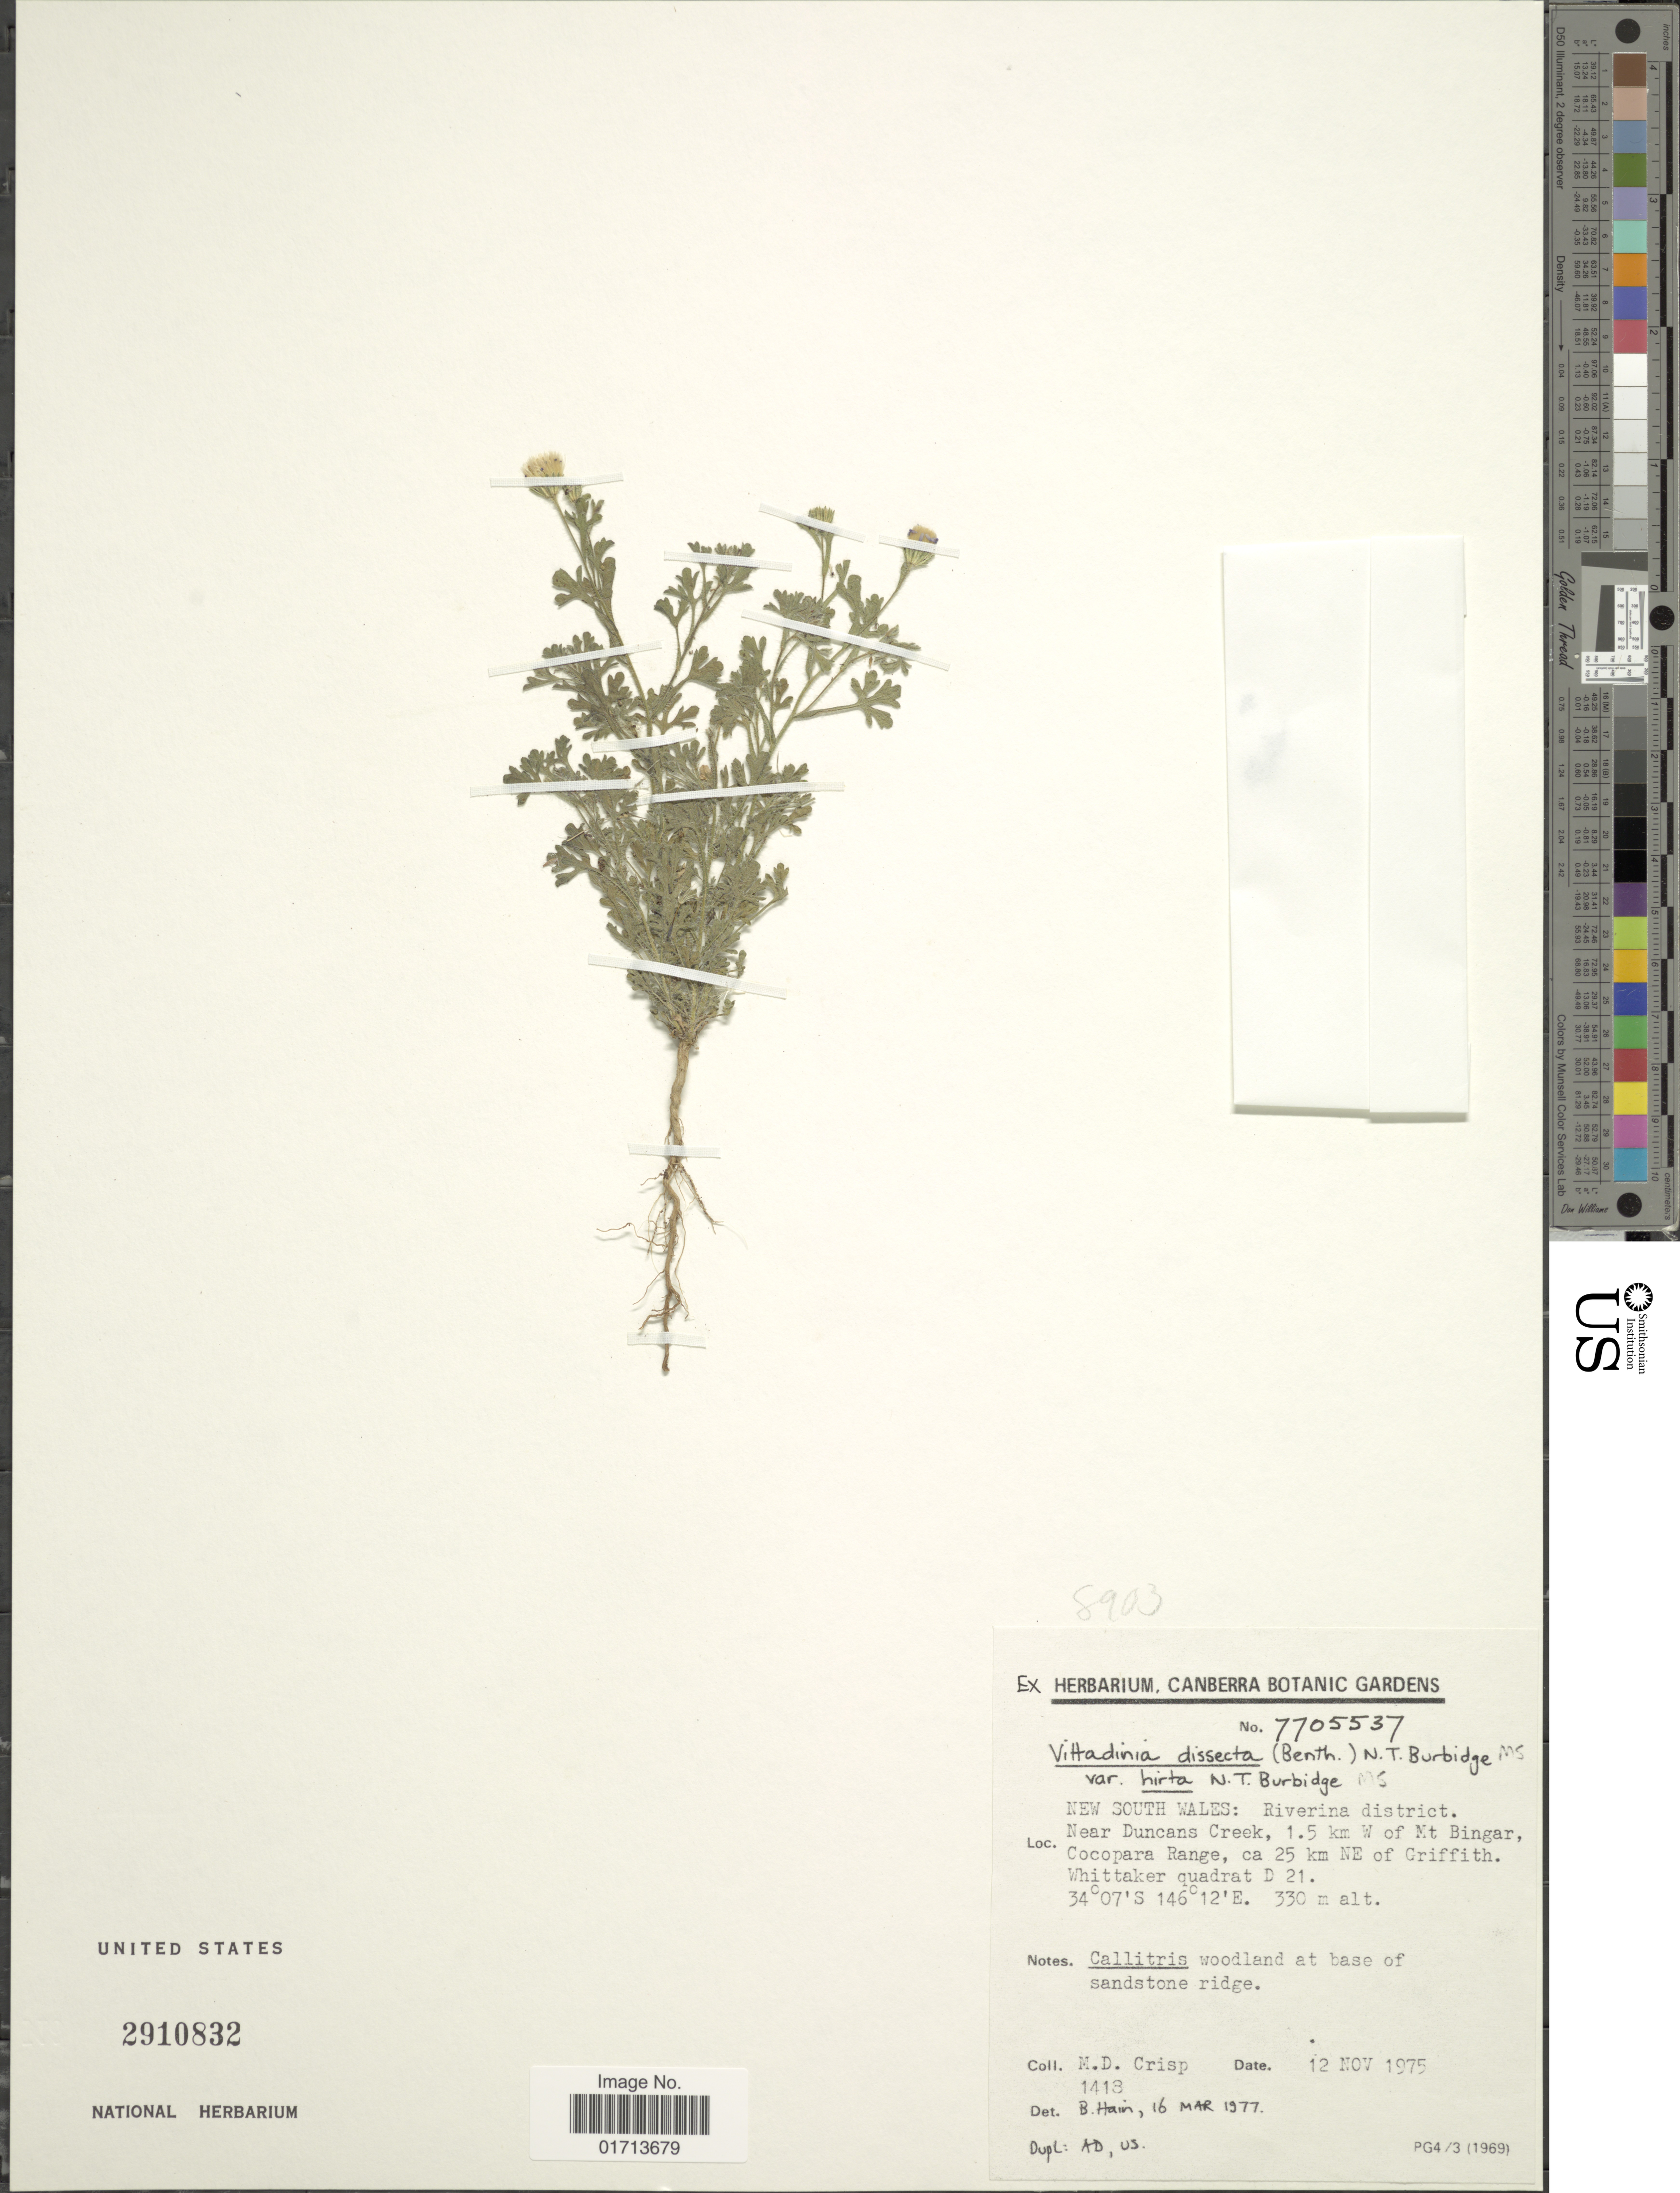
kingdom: Plantae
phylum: Tracheophyta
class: Magnoliopsida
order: Asterales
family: Asteraceae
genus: Vittadinia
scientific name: Vittadinia dissecta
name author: (Benth.) N.T. Burb.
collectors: M. Crisp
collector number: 1418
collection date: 1975-11-12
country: Australia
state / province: New South Wales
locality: Riverina District, near Duncans Creek, 1.5 km W of Mt Bingar, Cocopara Range, ca 25 km NE of Griffith, Whittaker quadrat D 21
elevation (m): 330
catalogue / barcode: US 2910832